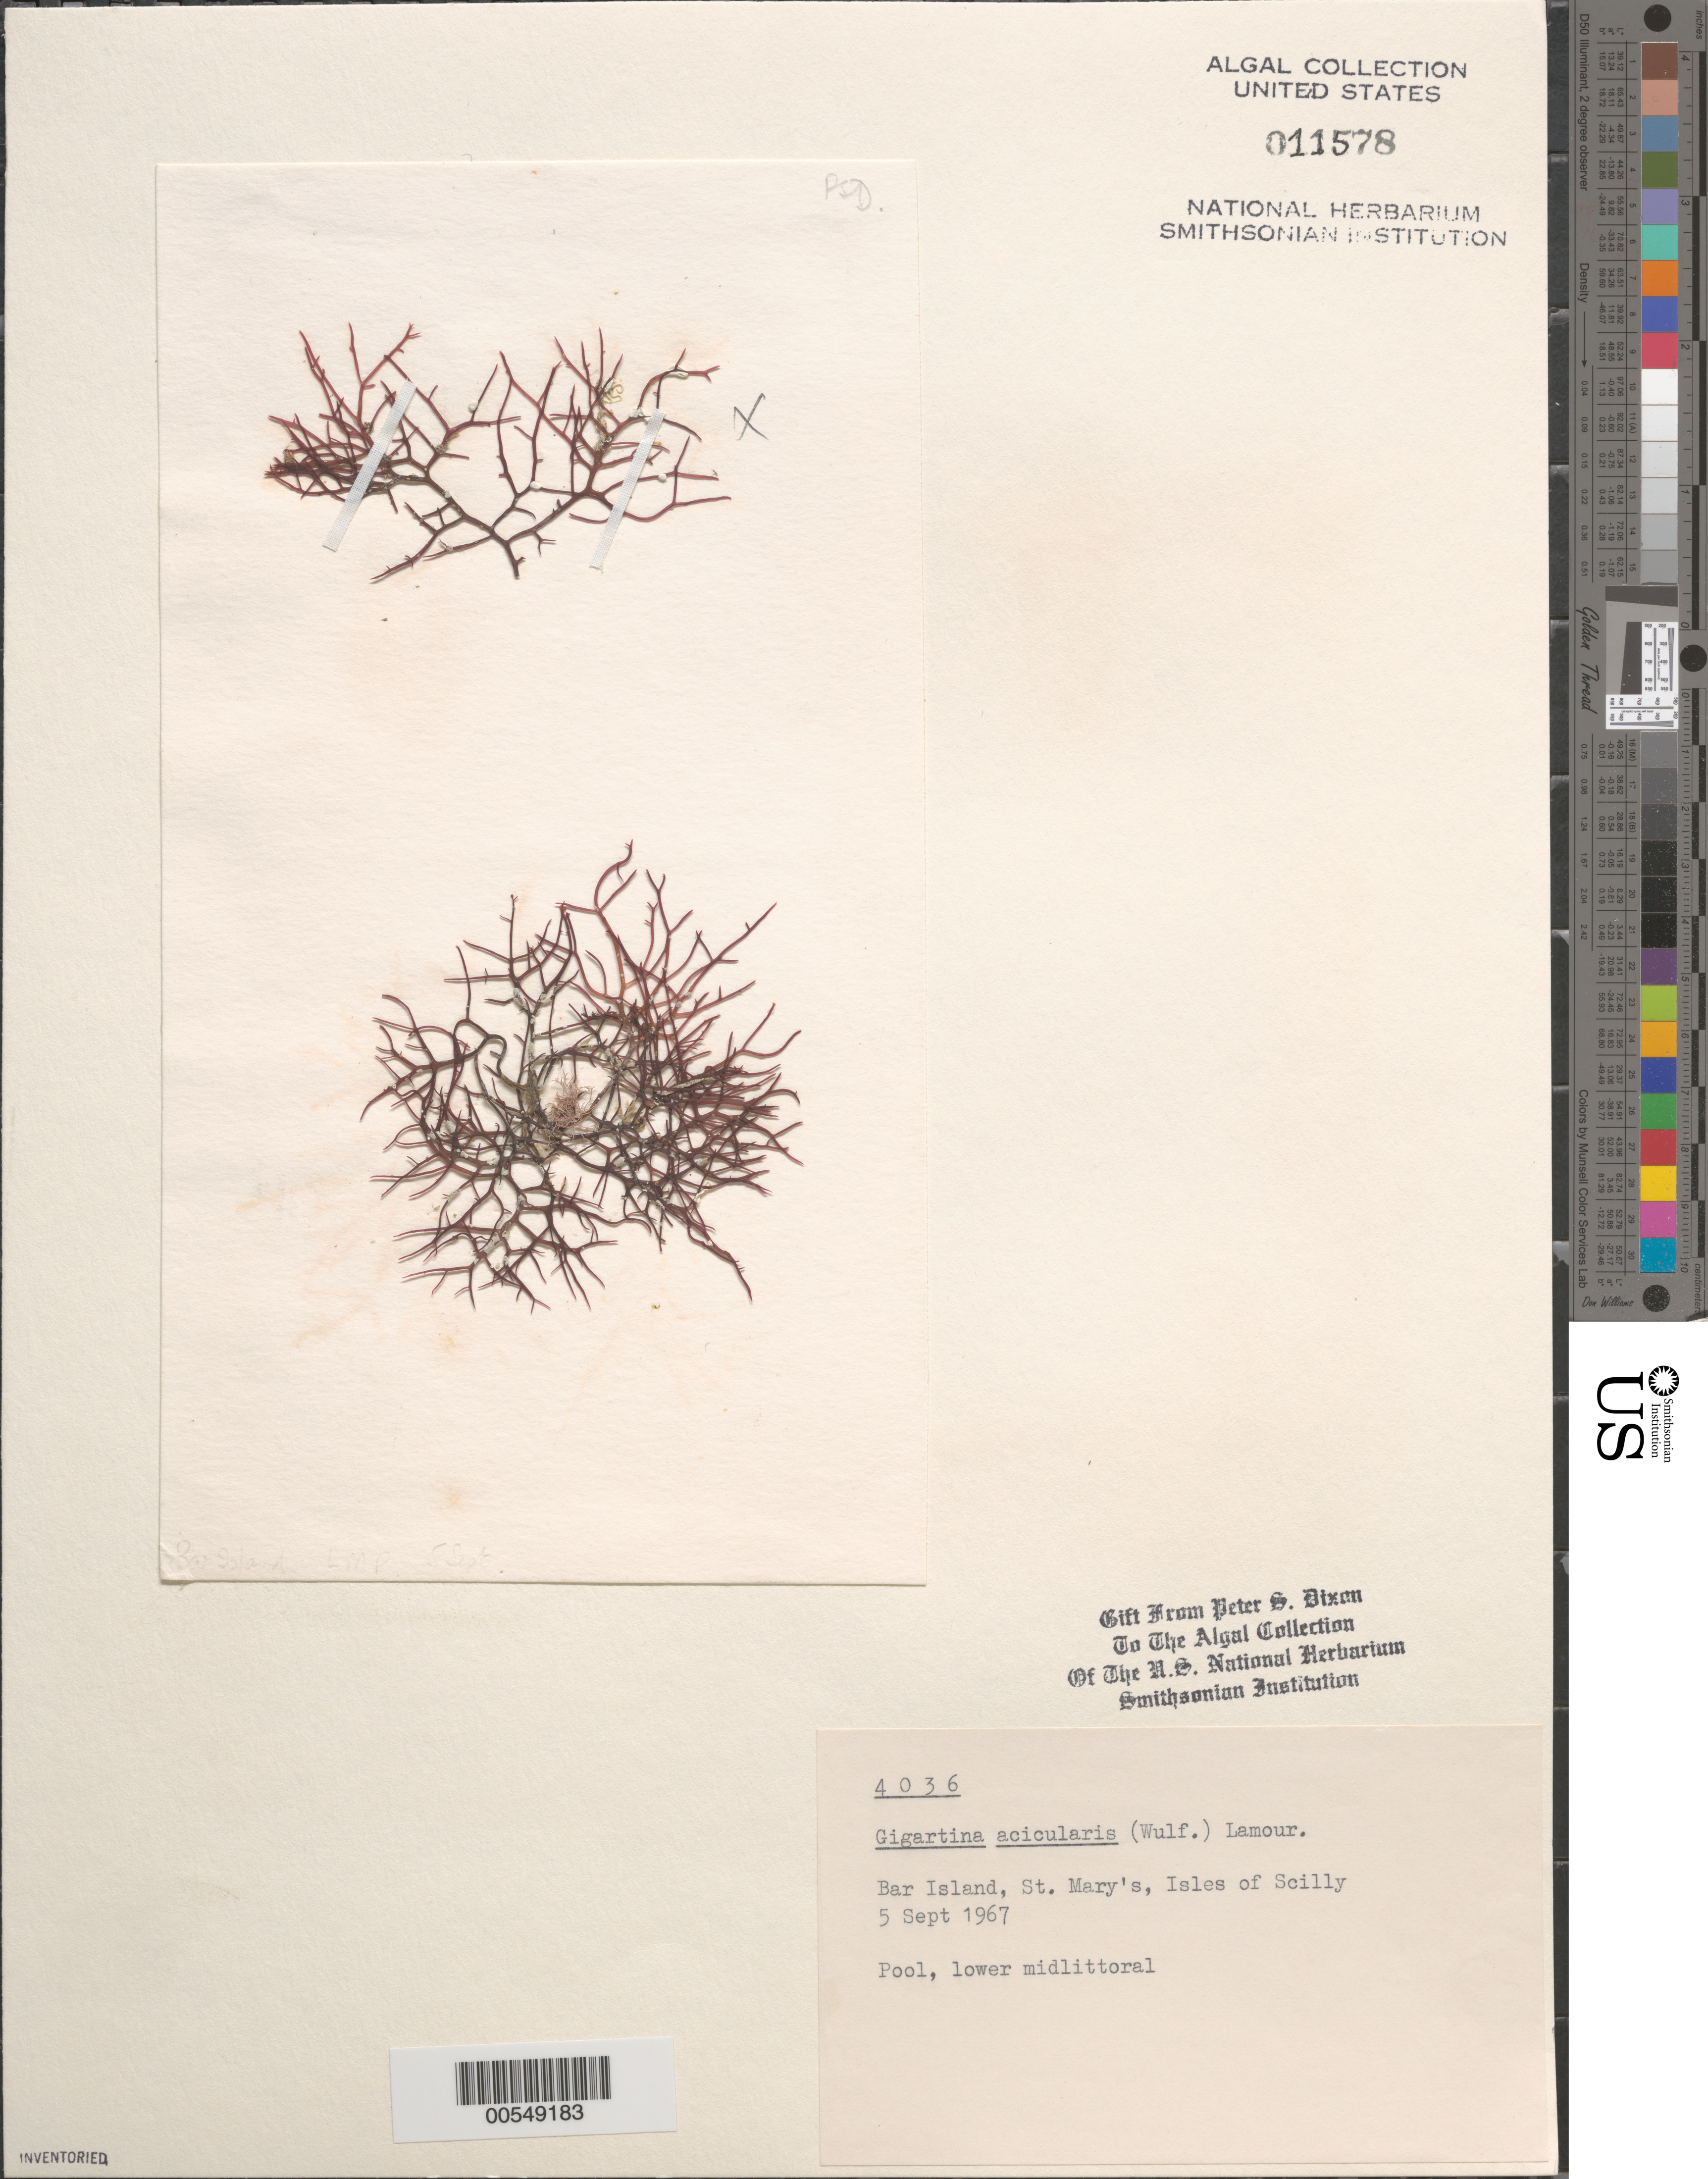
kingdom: Plantae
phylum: Rhodophyta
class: Florideophyceae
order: Gigartinales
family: Gigartinaceae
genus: Chondracanthus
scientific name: Chondracanthus acicularis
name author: (Roth) Fredericq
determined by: Algae name updating Project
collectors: P. S. Dixon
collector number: PSD 4036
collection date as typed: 05 Sep 1967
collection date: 1967-09-05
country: United Kingdom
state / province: England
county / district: Council of the Isles of Scilly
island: St. Mary's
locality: Bar Island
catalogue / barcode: US 11578